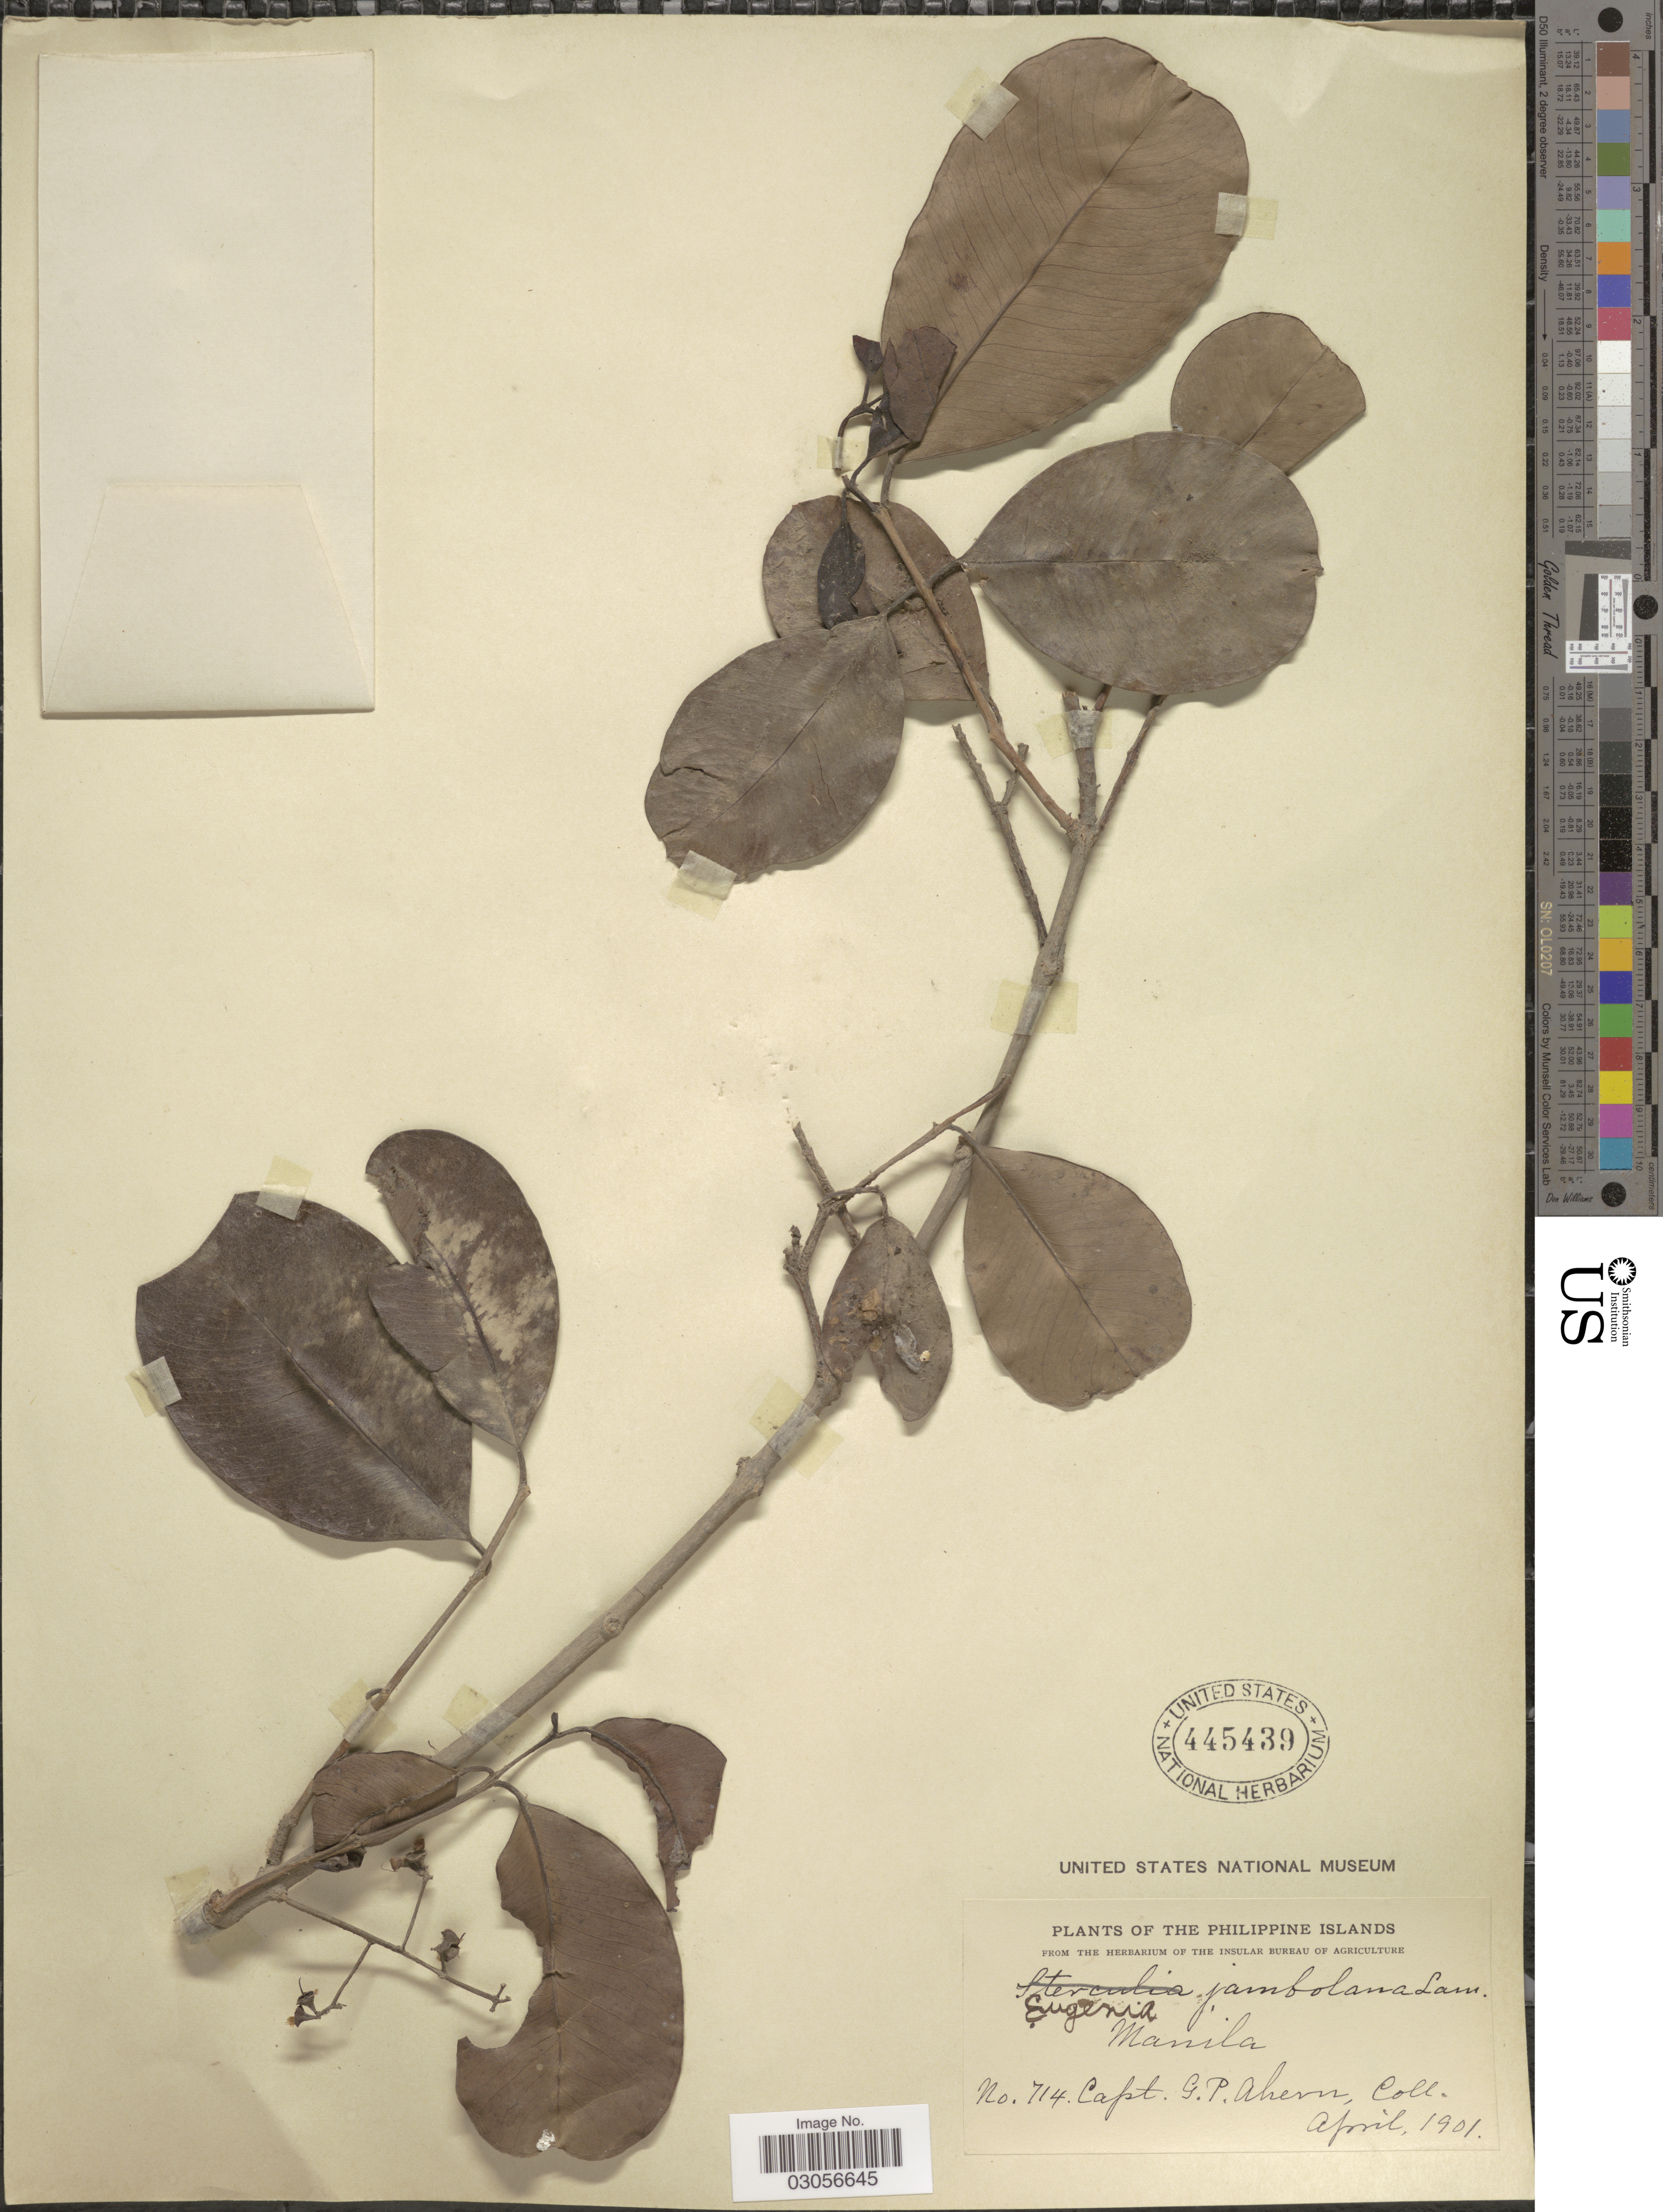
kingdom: Plantae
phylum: Tracheophyta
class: Magnoliopsida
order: Myrtales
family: Myrtaceae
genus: Syzygium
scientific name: Syzygium cumini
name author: (L.) Skeels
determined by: Strong, Mark T., (BOT), Smithsonian Institution - National Museum of Natural History (UNITED STATES)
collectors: G. Ahern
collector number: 714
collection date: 1901-04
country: Philippines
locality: Philippine Islands. Manila.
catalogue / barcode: US 445439